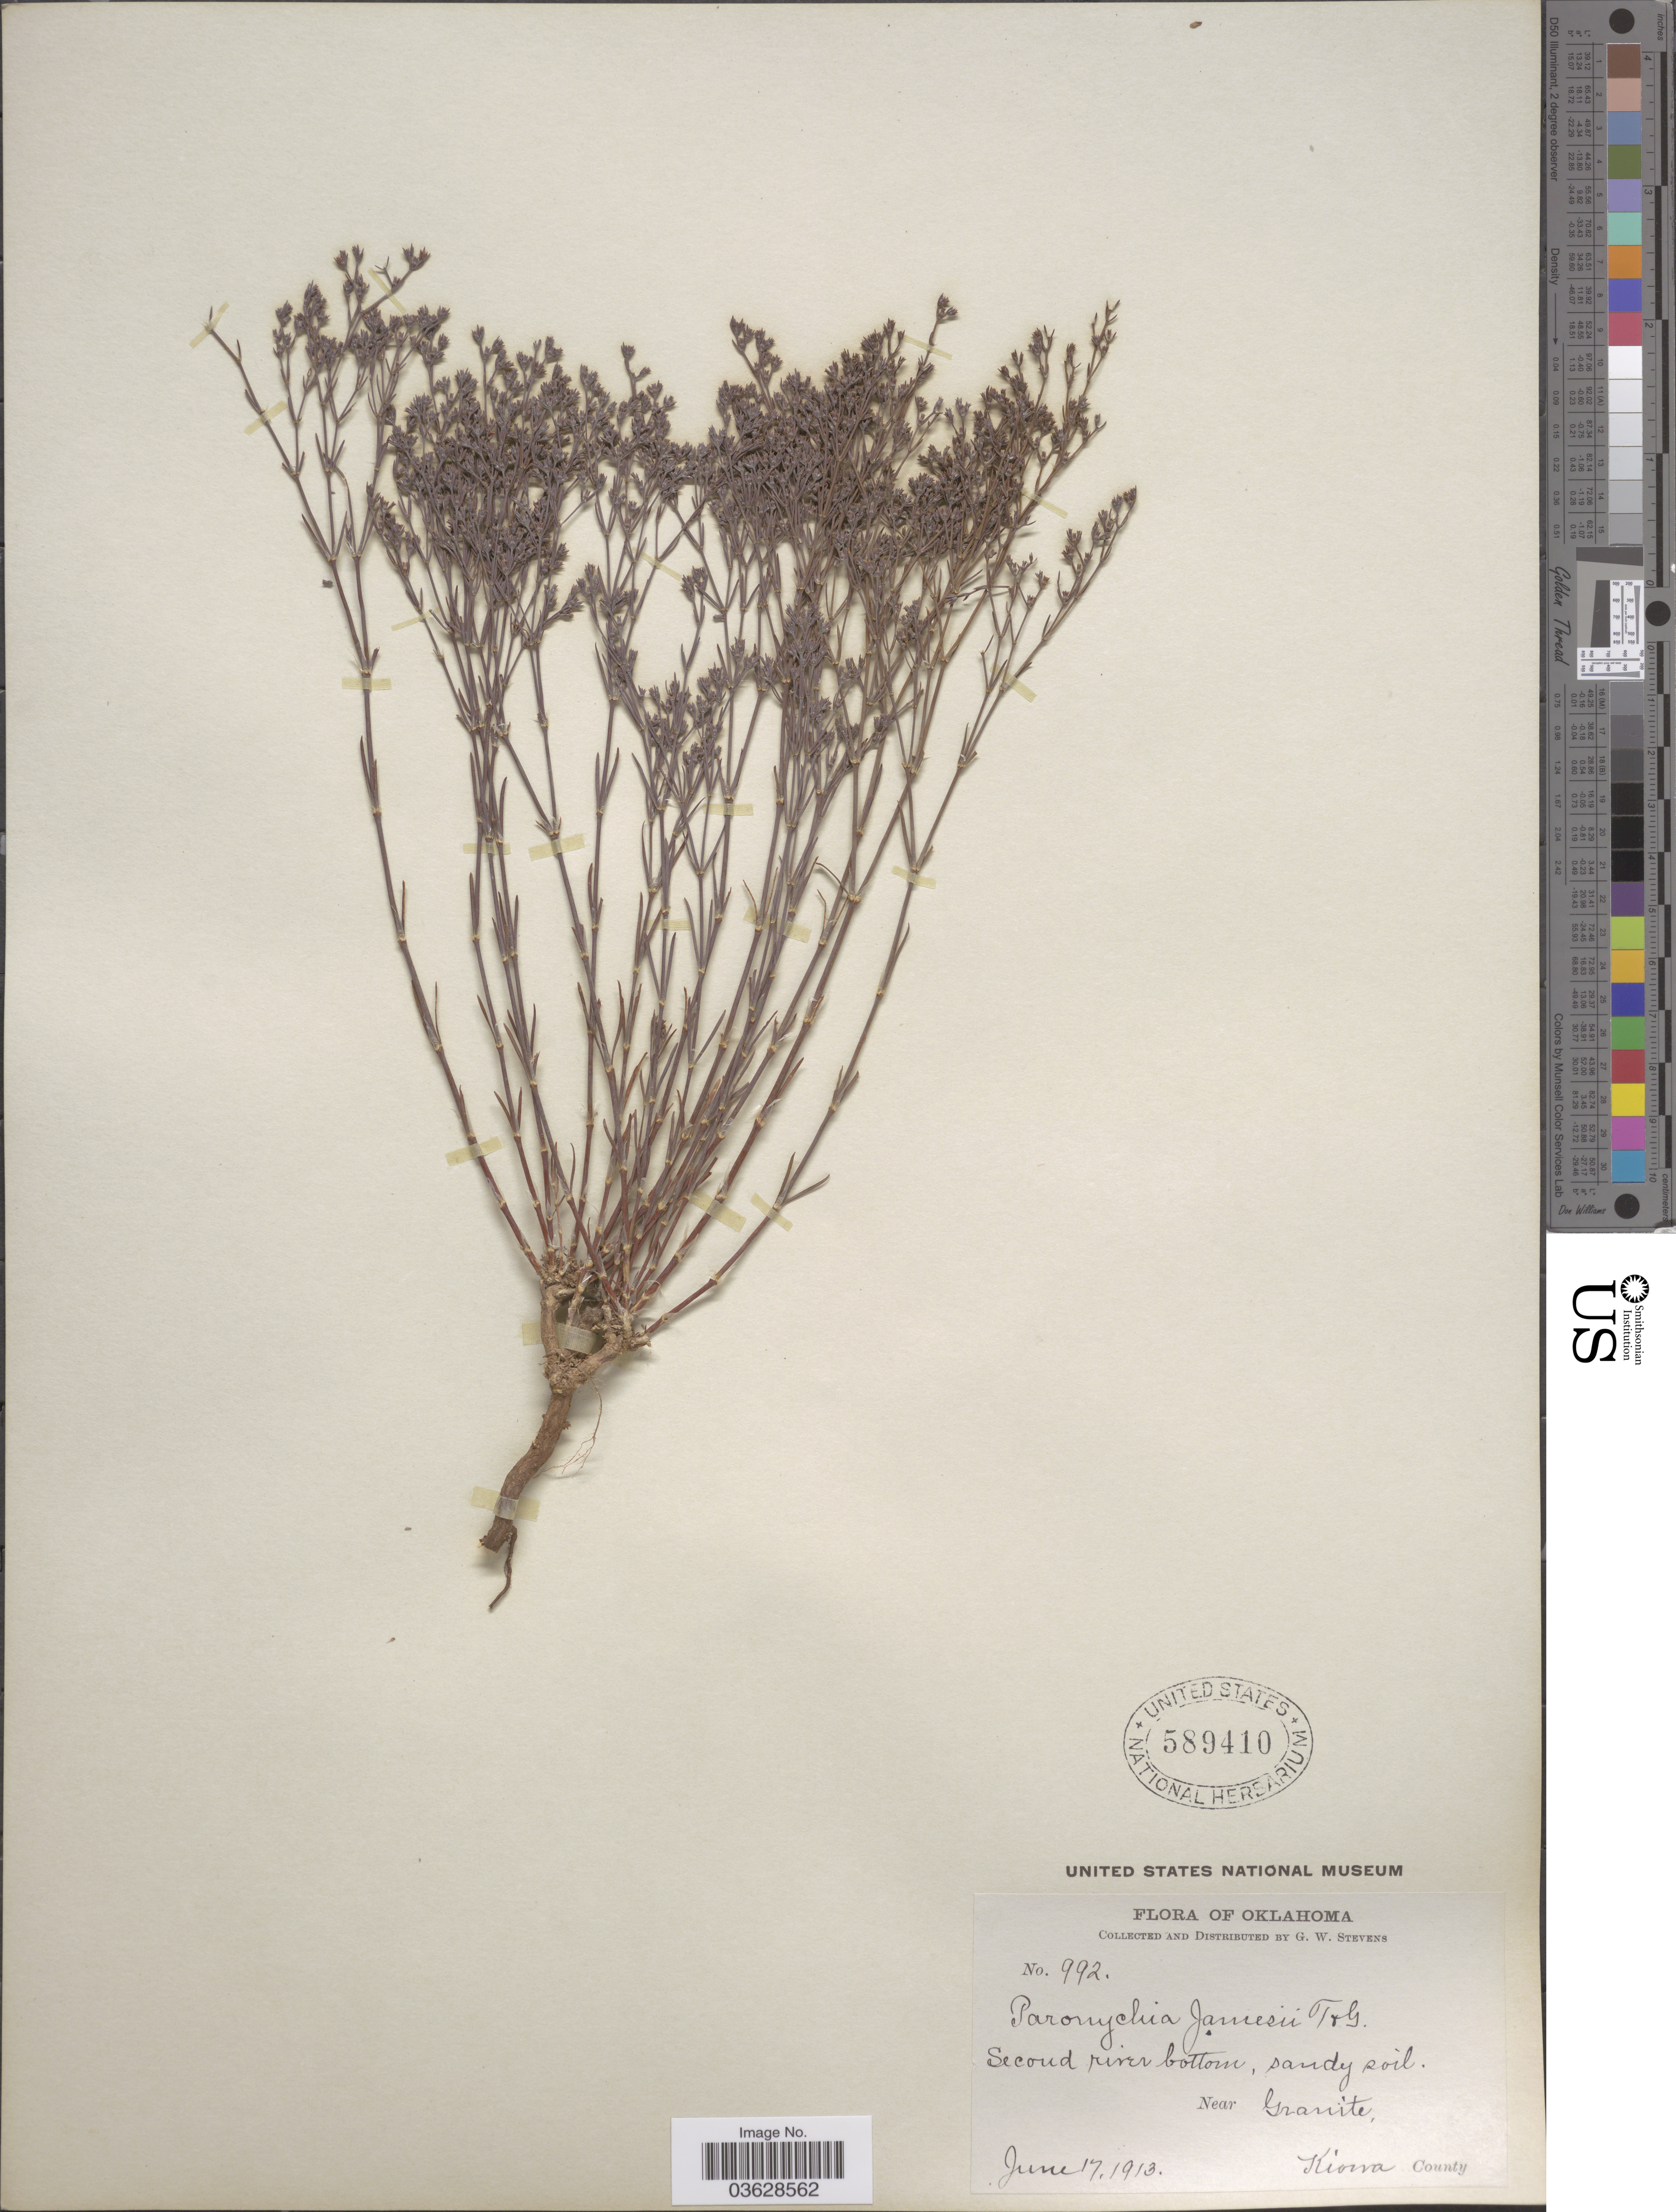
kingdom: Plantae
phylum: Tracheophyta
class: Magnoliopsida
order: Caryophyllales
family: Caryophyllaceae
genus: Paronychia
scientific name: Paronychia jamesii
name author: Torr. & A. Gray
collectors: G. W. Stevens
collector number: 992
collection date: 1913-06-17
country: United States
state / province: Oklahoma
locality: Second river bottom. Near Granite, Kiowa County.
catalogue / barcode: US 589410